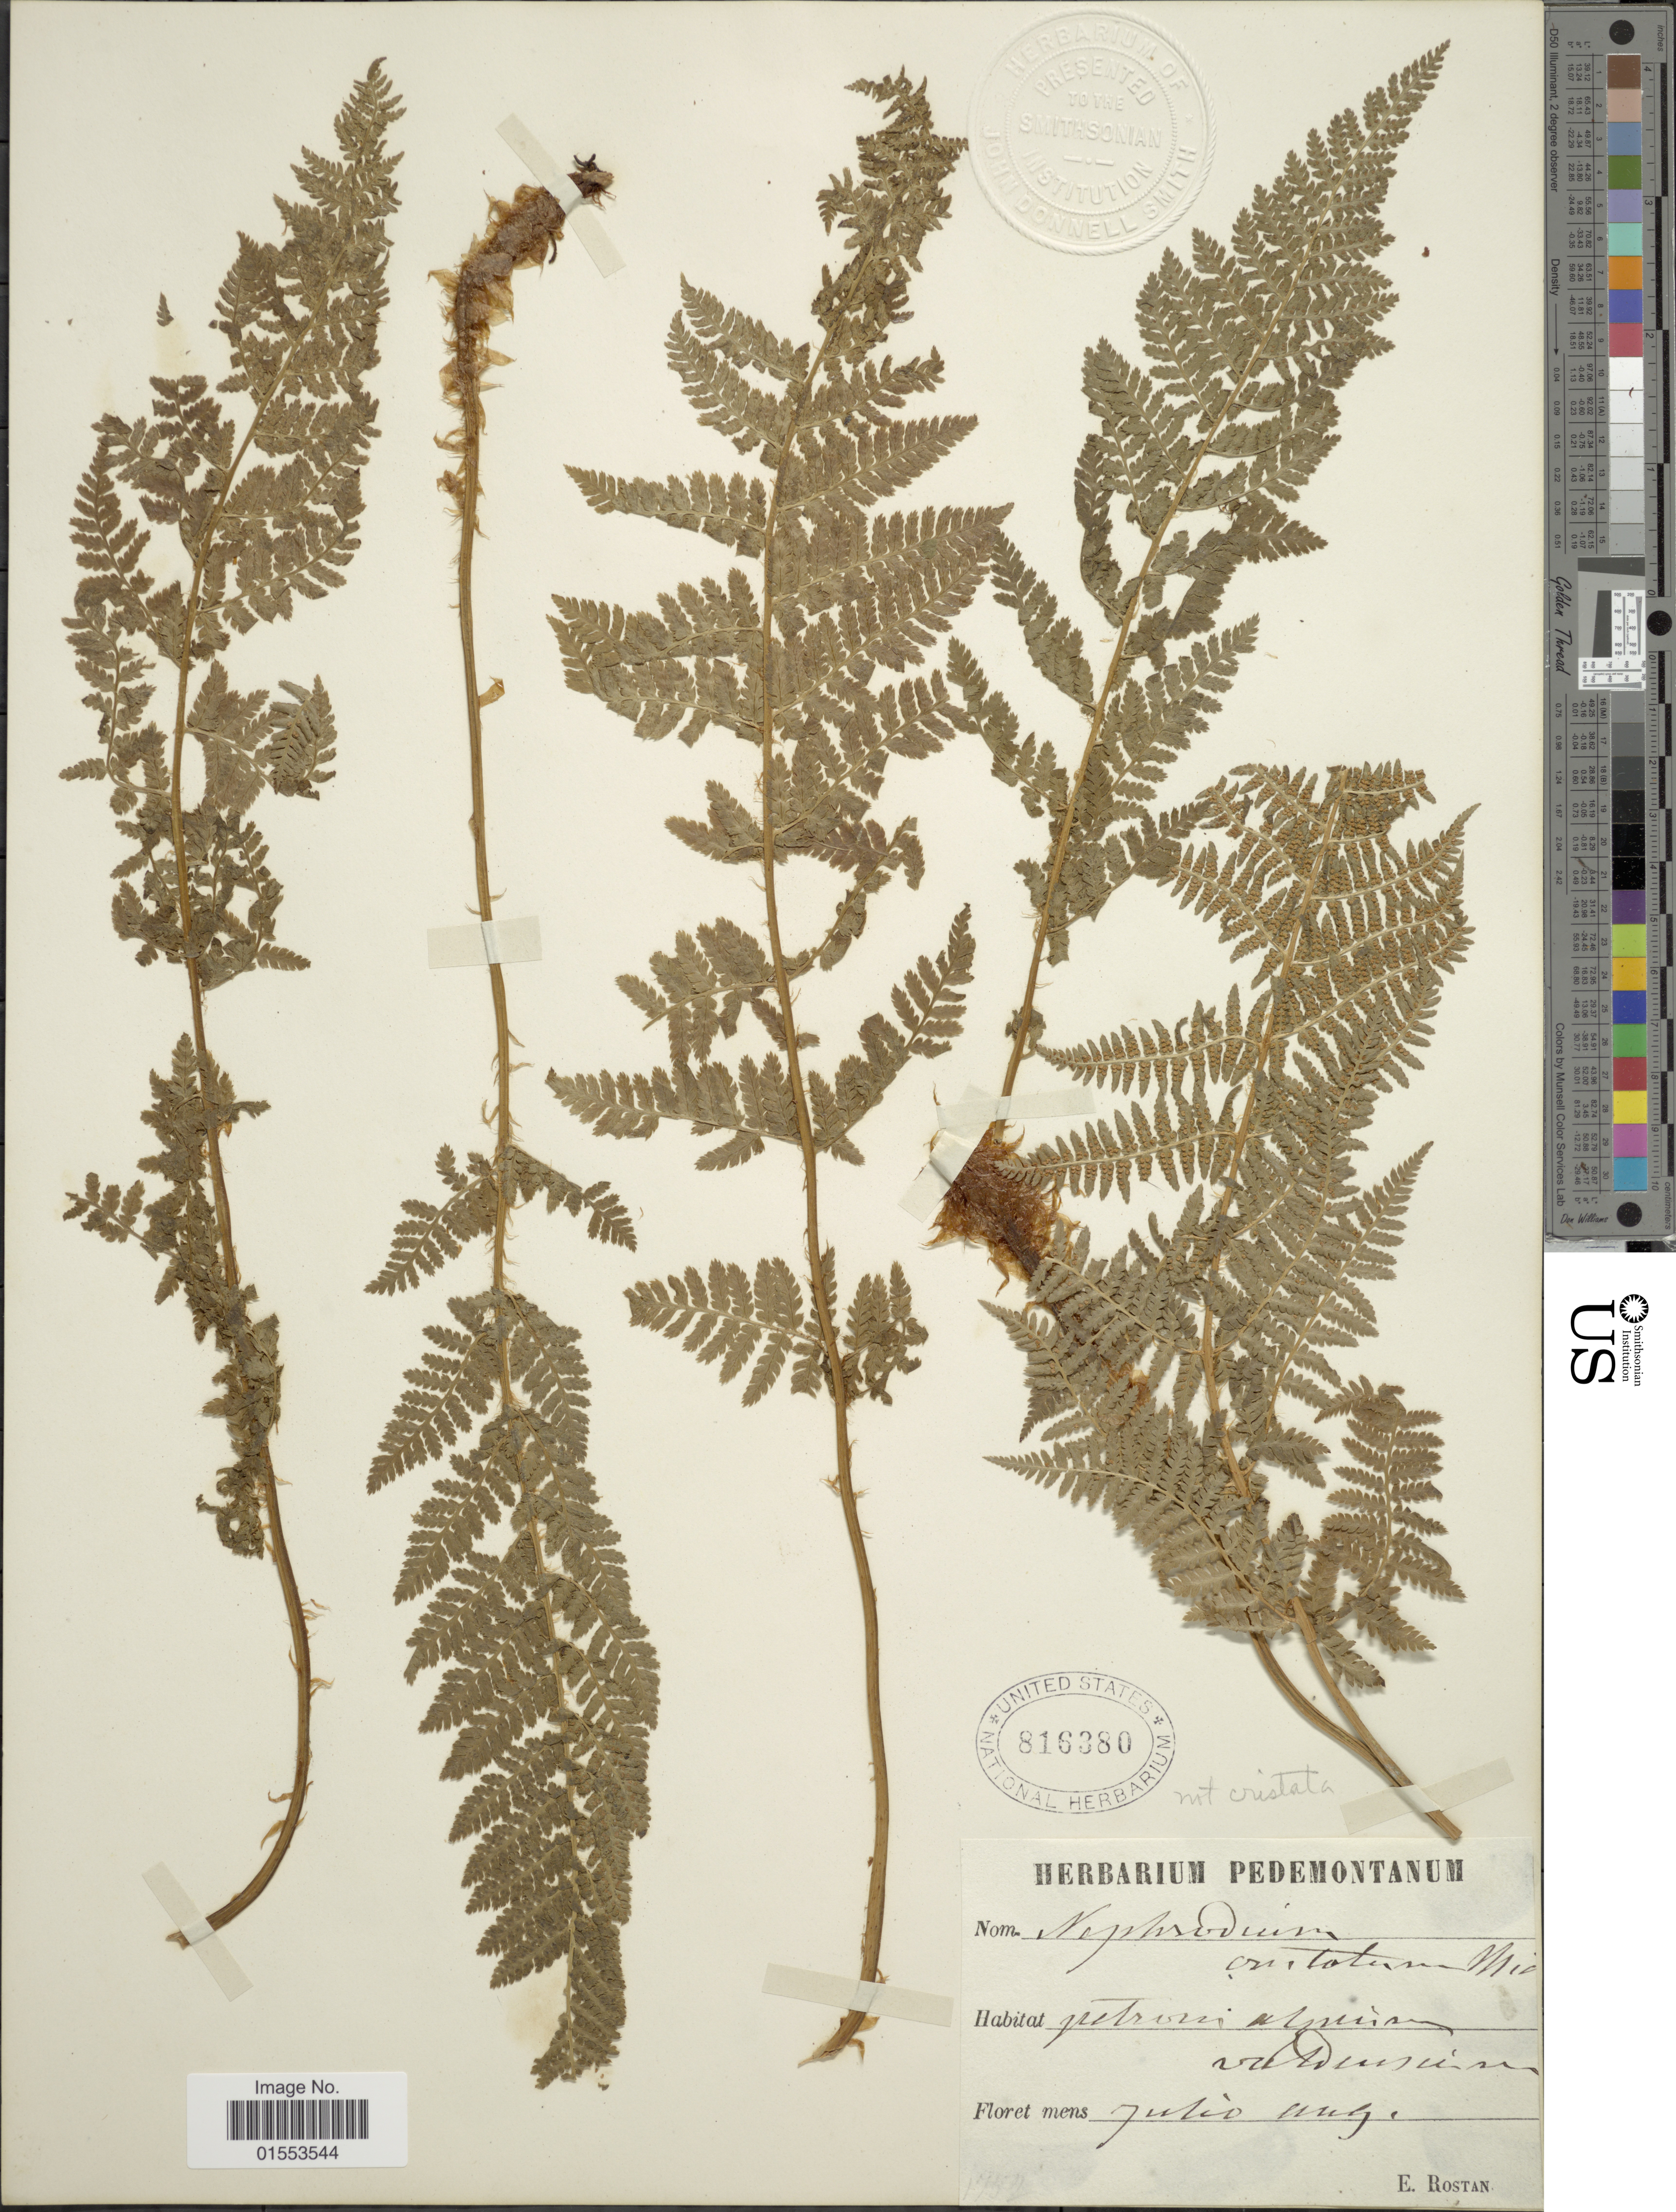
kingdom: Plantae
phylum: Tracheophyta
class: Polypodiopsida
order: Polypodiales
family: Dryopteridaceae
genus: Dryopteris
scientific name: Dryopteris villarii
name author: (Bell) Woynar ex Schinz & Thell.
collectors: E. Rostan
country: Italy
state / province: Piedmont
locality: Petroni almia [illegible text] val [illegible text]ian. mt. cristata. [interpreted]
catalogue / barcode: US 816380